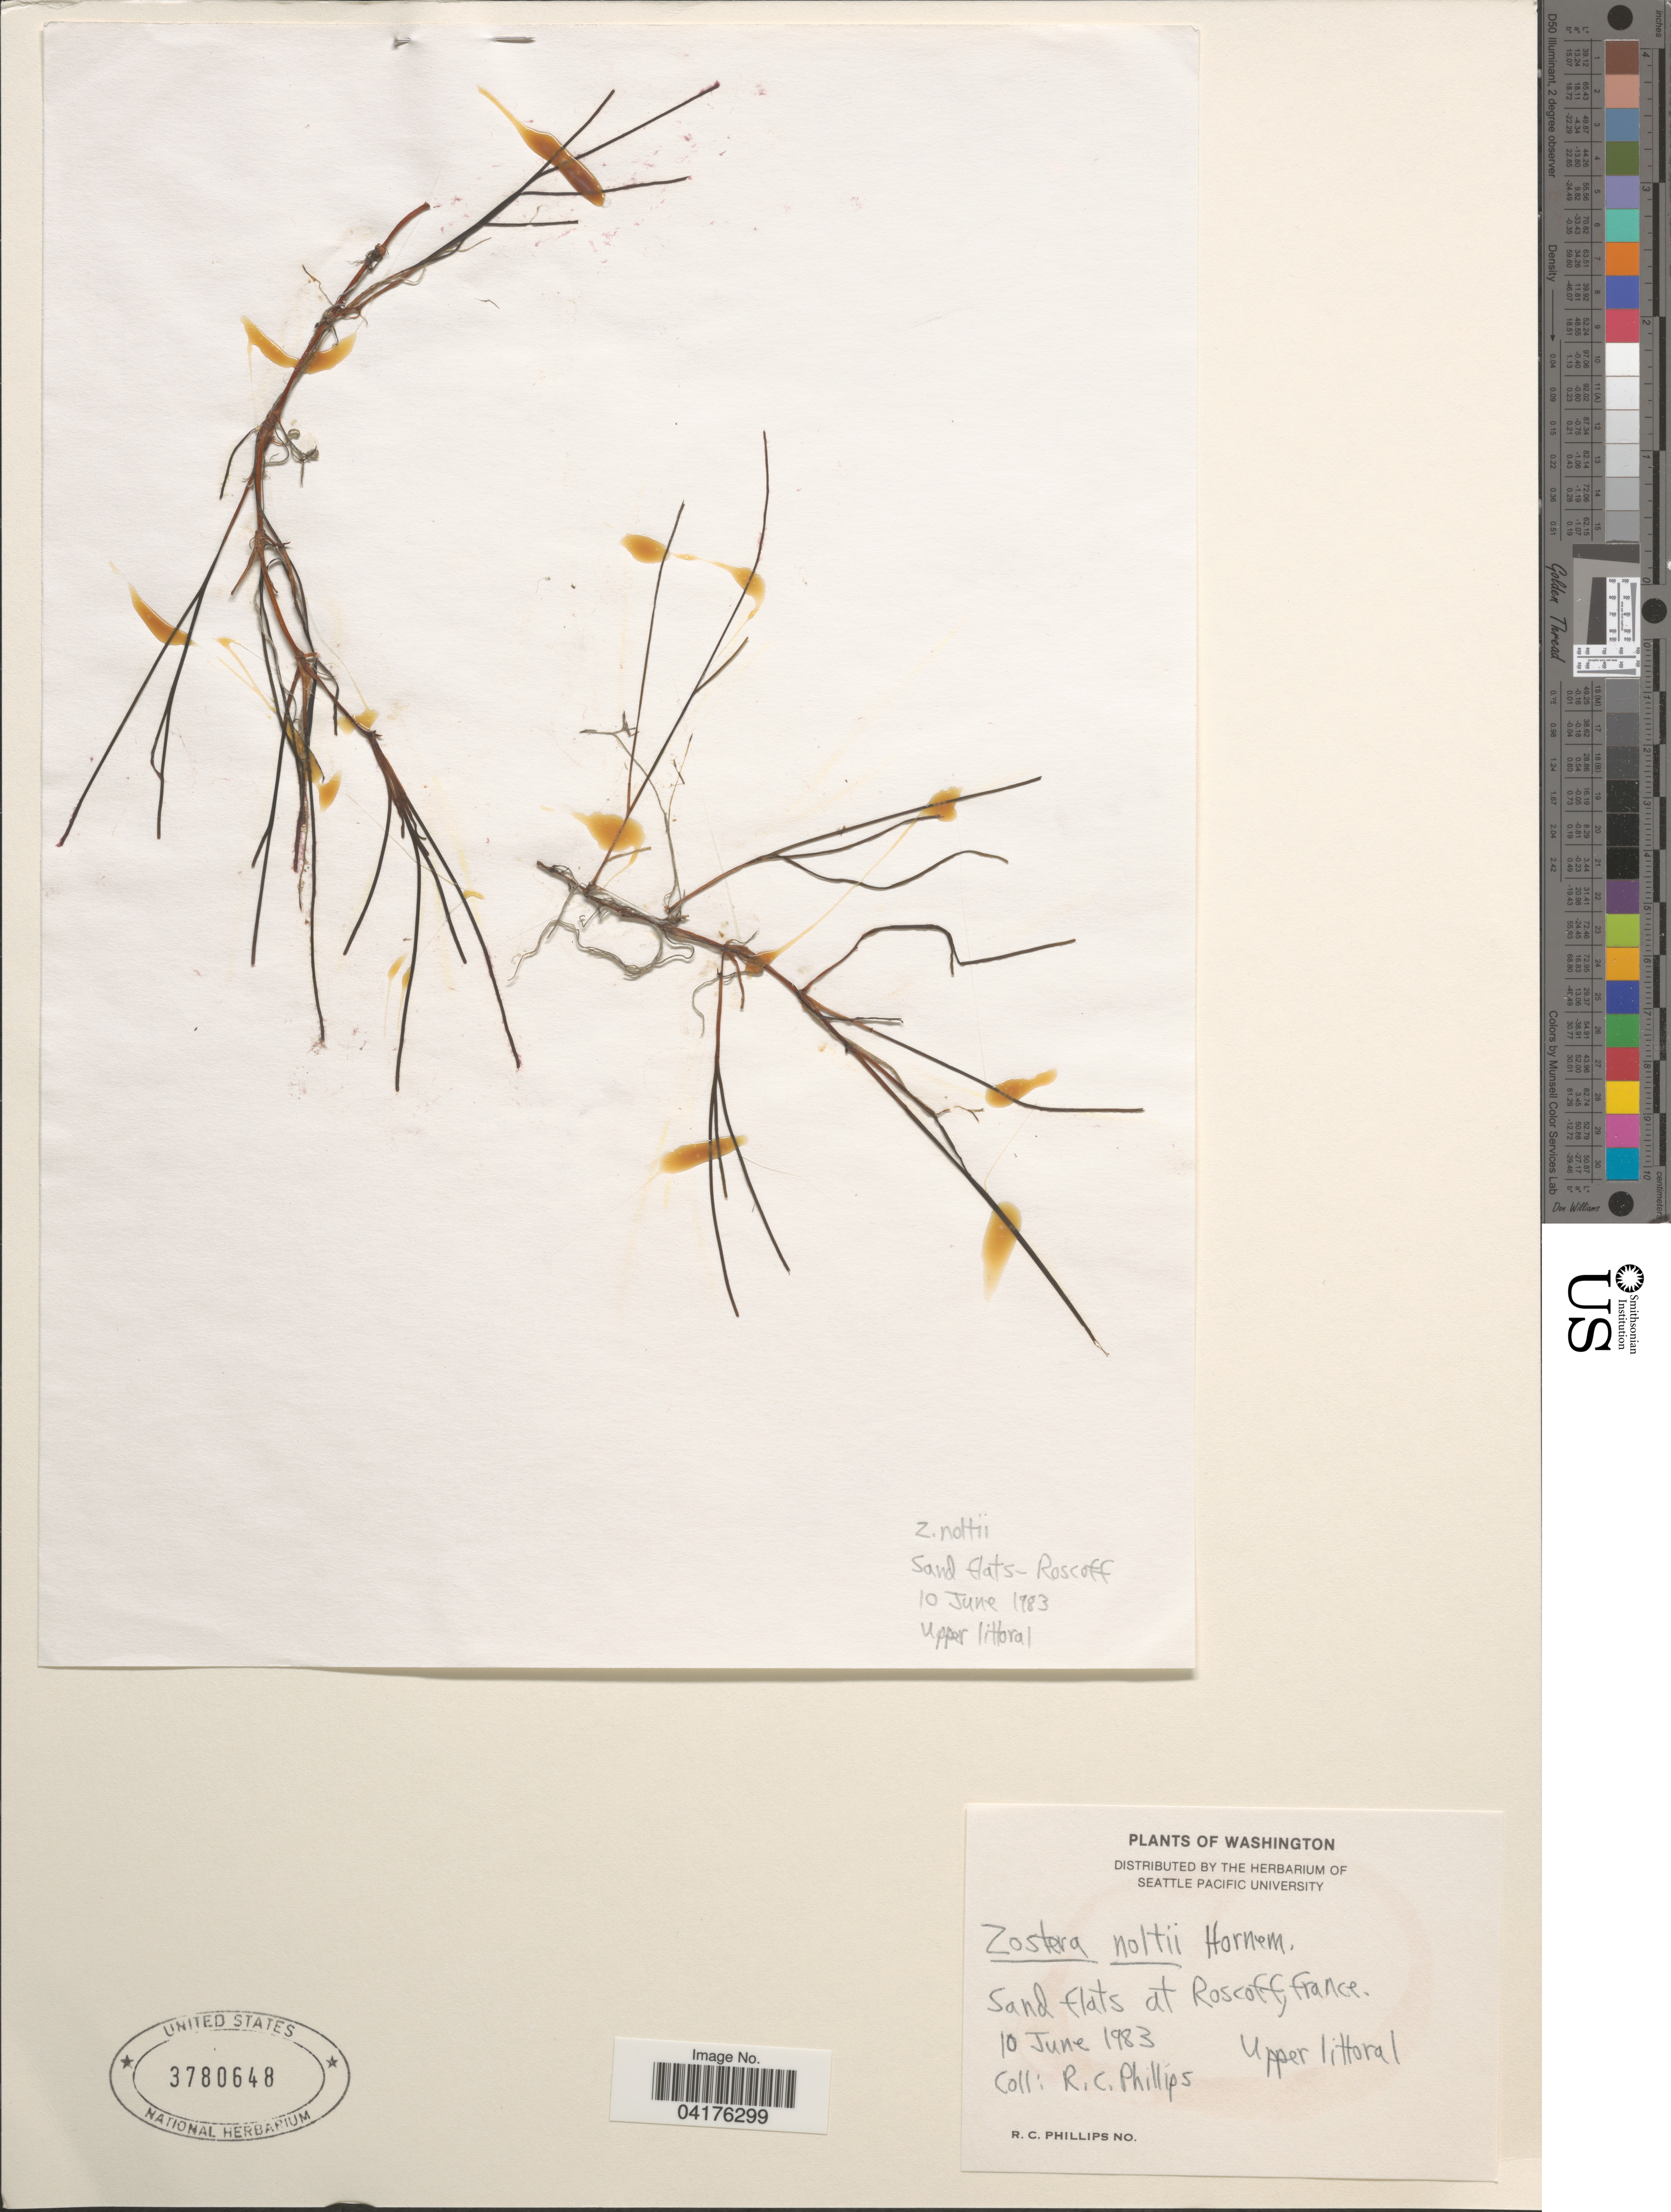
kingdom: Plantae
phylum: Tracheophyta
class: Liliopsida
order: Alismatales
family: Zosteraceae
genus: Zostera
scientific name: Zostera noltii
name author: Hornem.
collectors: R. C. Phillips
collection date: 1983-06-10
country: France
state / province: Bretagne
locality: Sand flats at Roscoff. Upper littoral.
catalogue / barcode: US 3780648